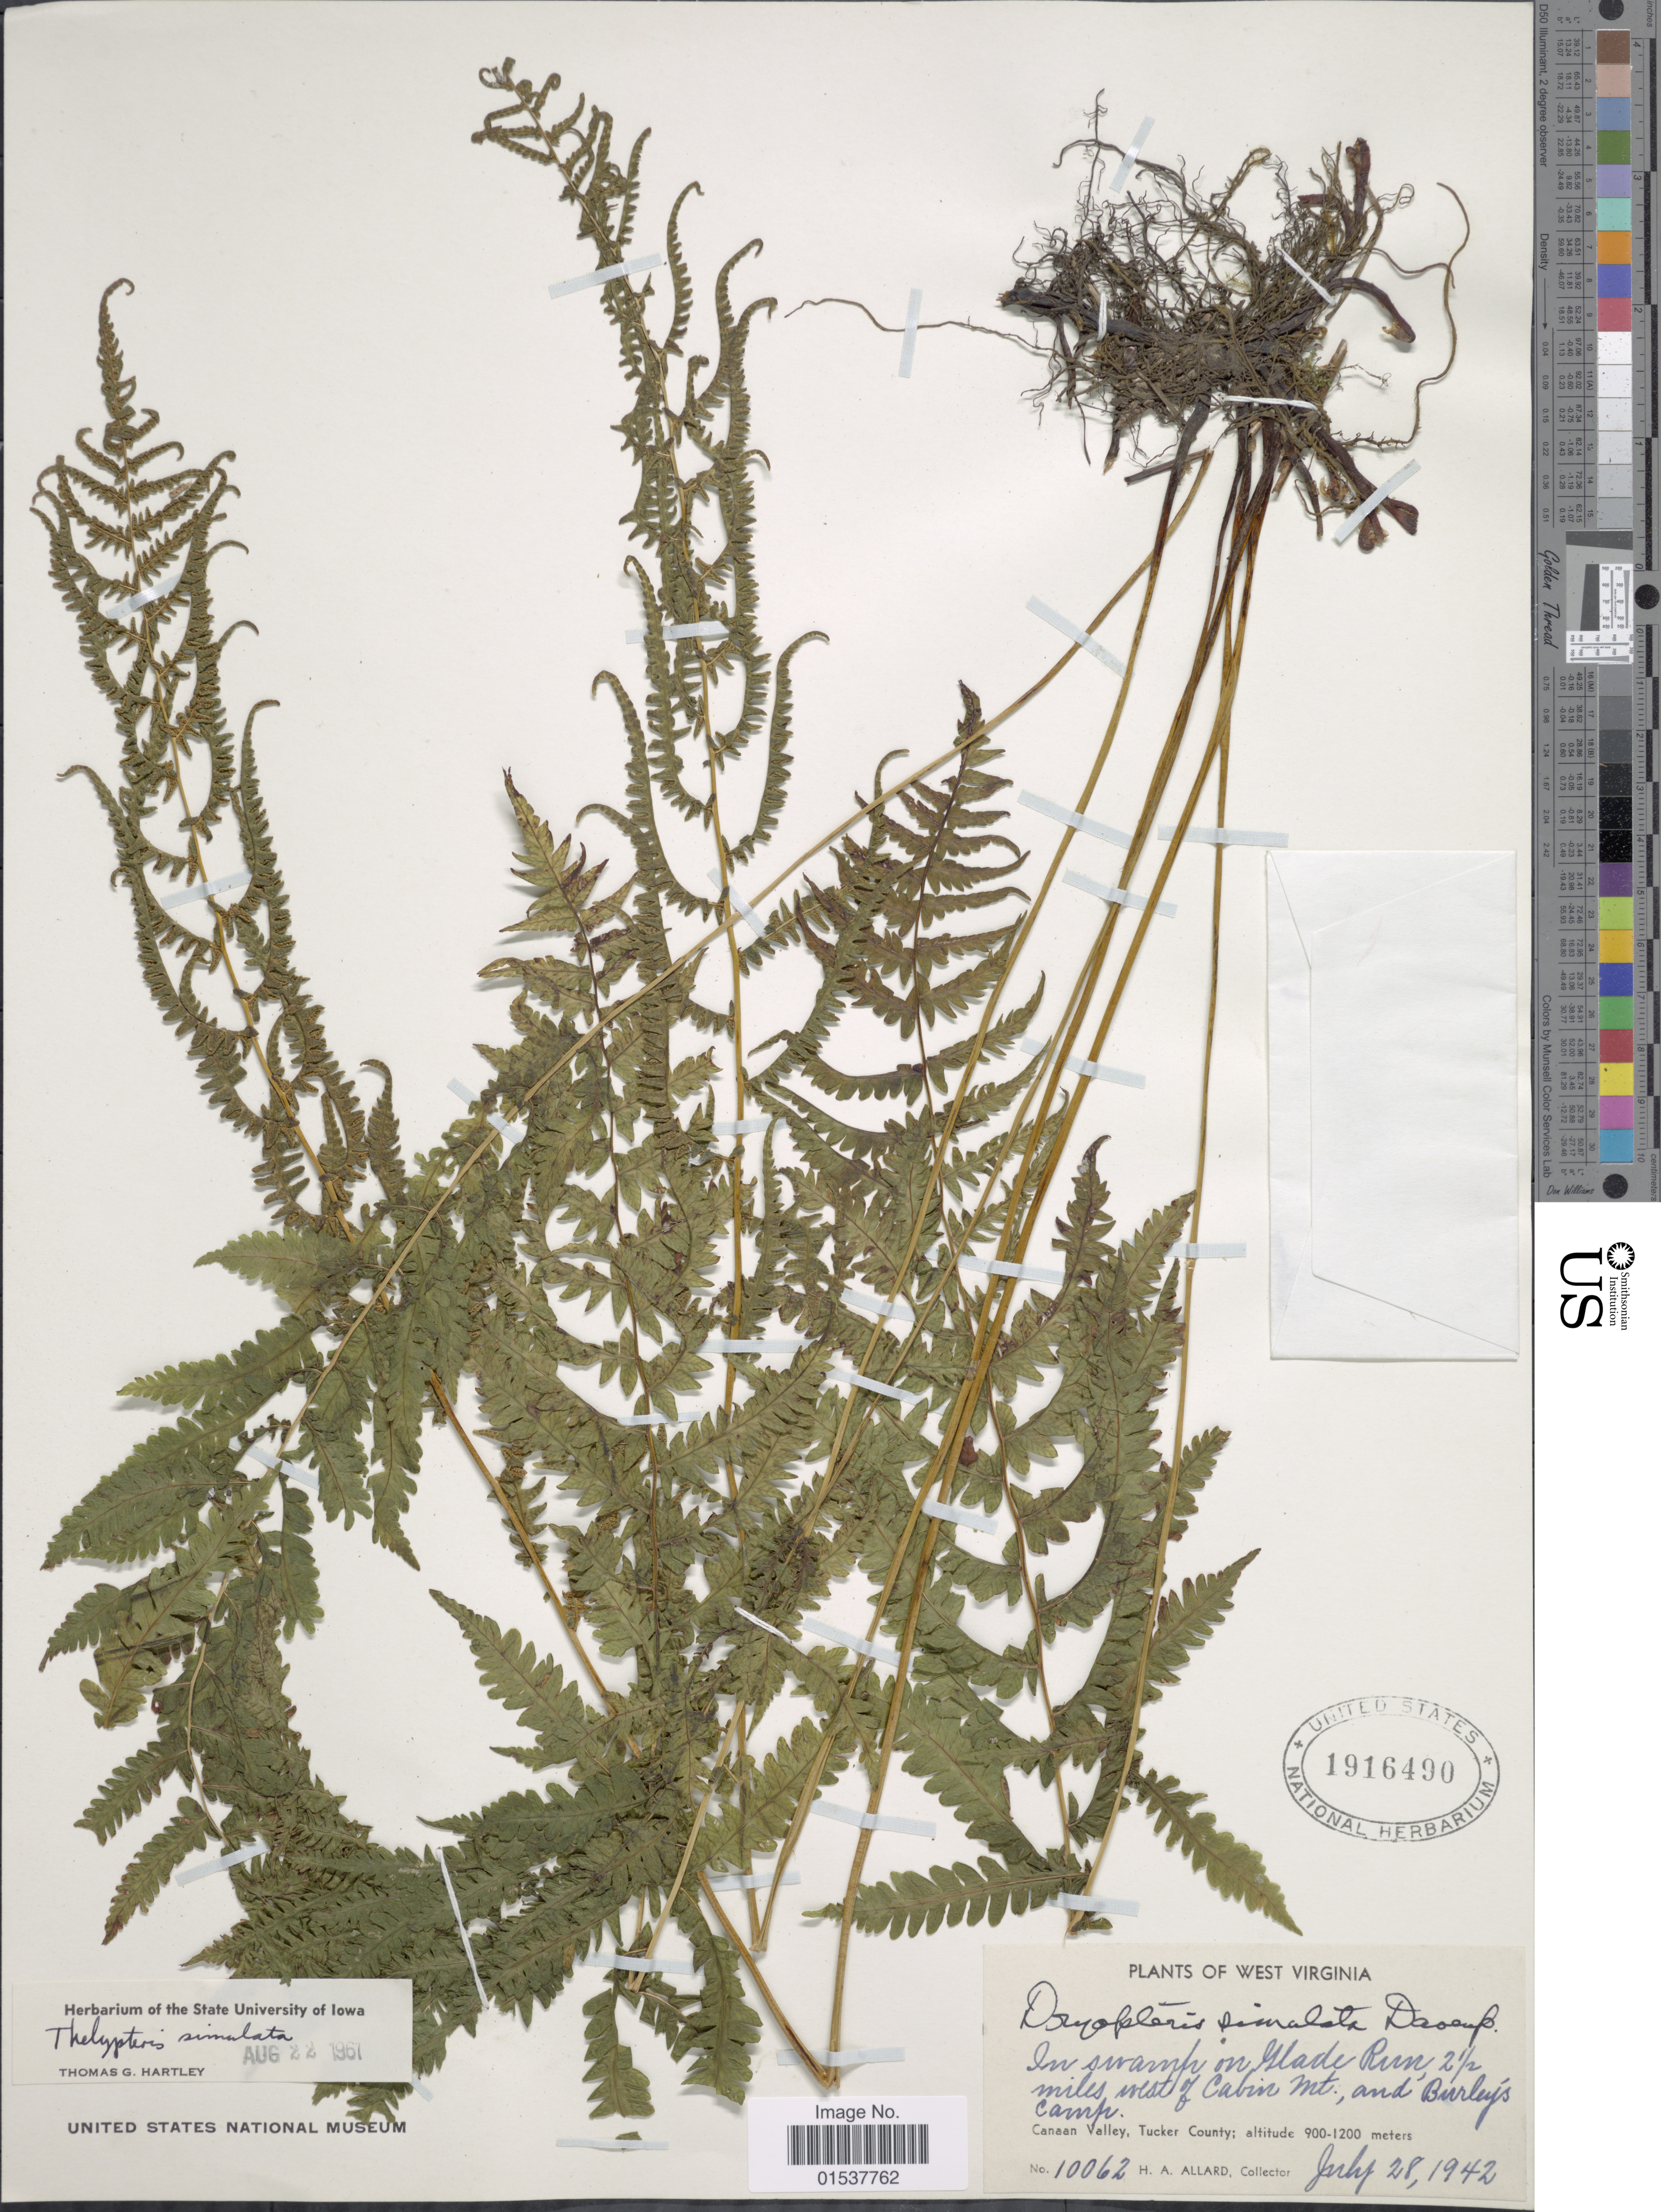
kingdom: Plantae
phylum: Tracheophyta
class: Polypodiopsida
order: Polypodiales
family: Thelypteridaceae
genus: Parathelypteris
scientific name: Parathelypteris simulata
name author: (Davenp.) Holttum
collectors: H. A. Allard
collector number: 10062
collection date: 1942-07-28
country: United States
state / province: West Virginia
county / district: Tucker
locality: In swamp on Glade Run, 2 1/2 miles north of Cabin Mt., and Burley's Camp, Canaan Valley, Tucker County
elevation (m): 900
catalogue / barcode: US 1916490